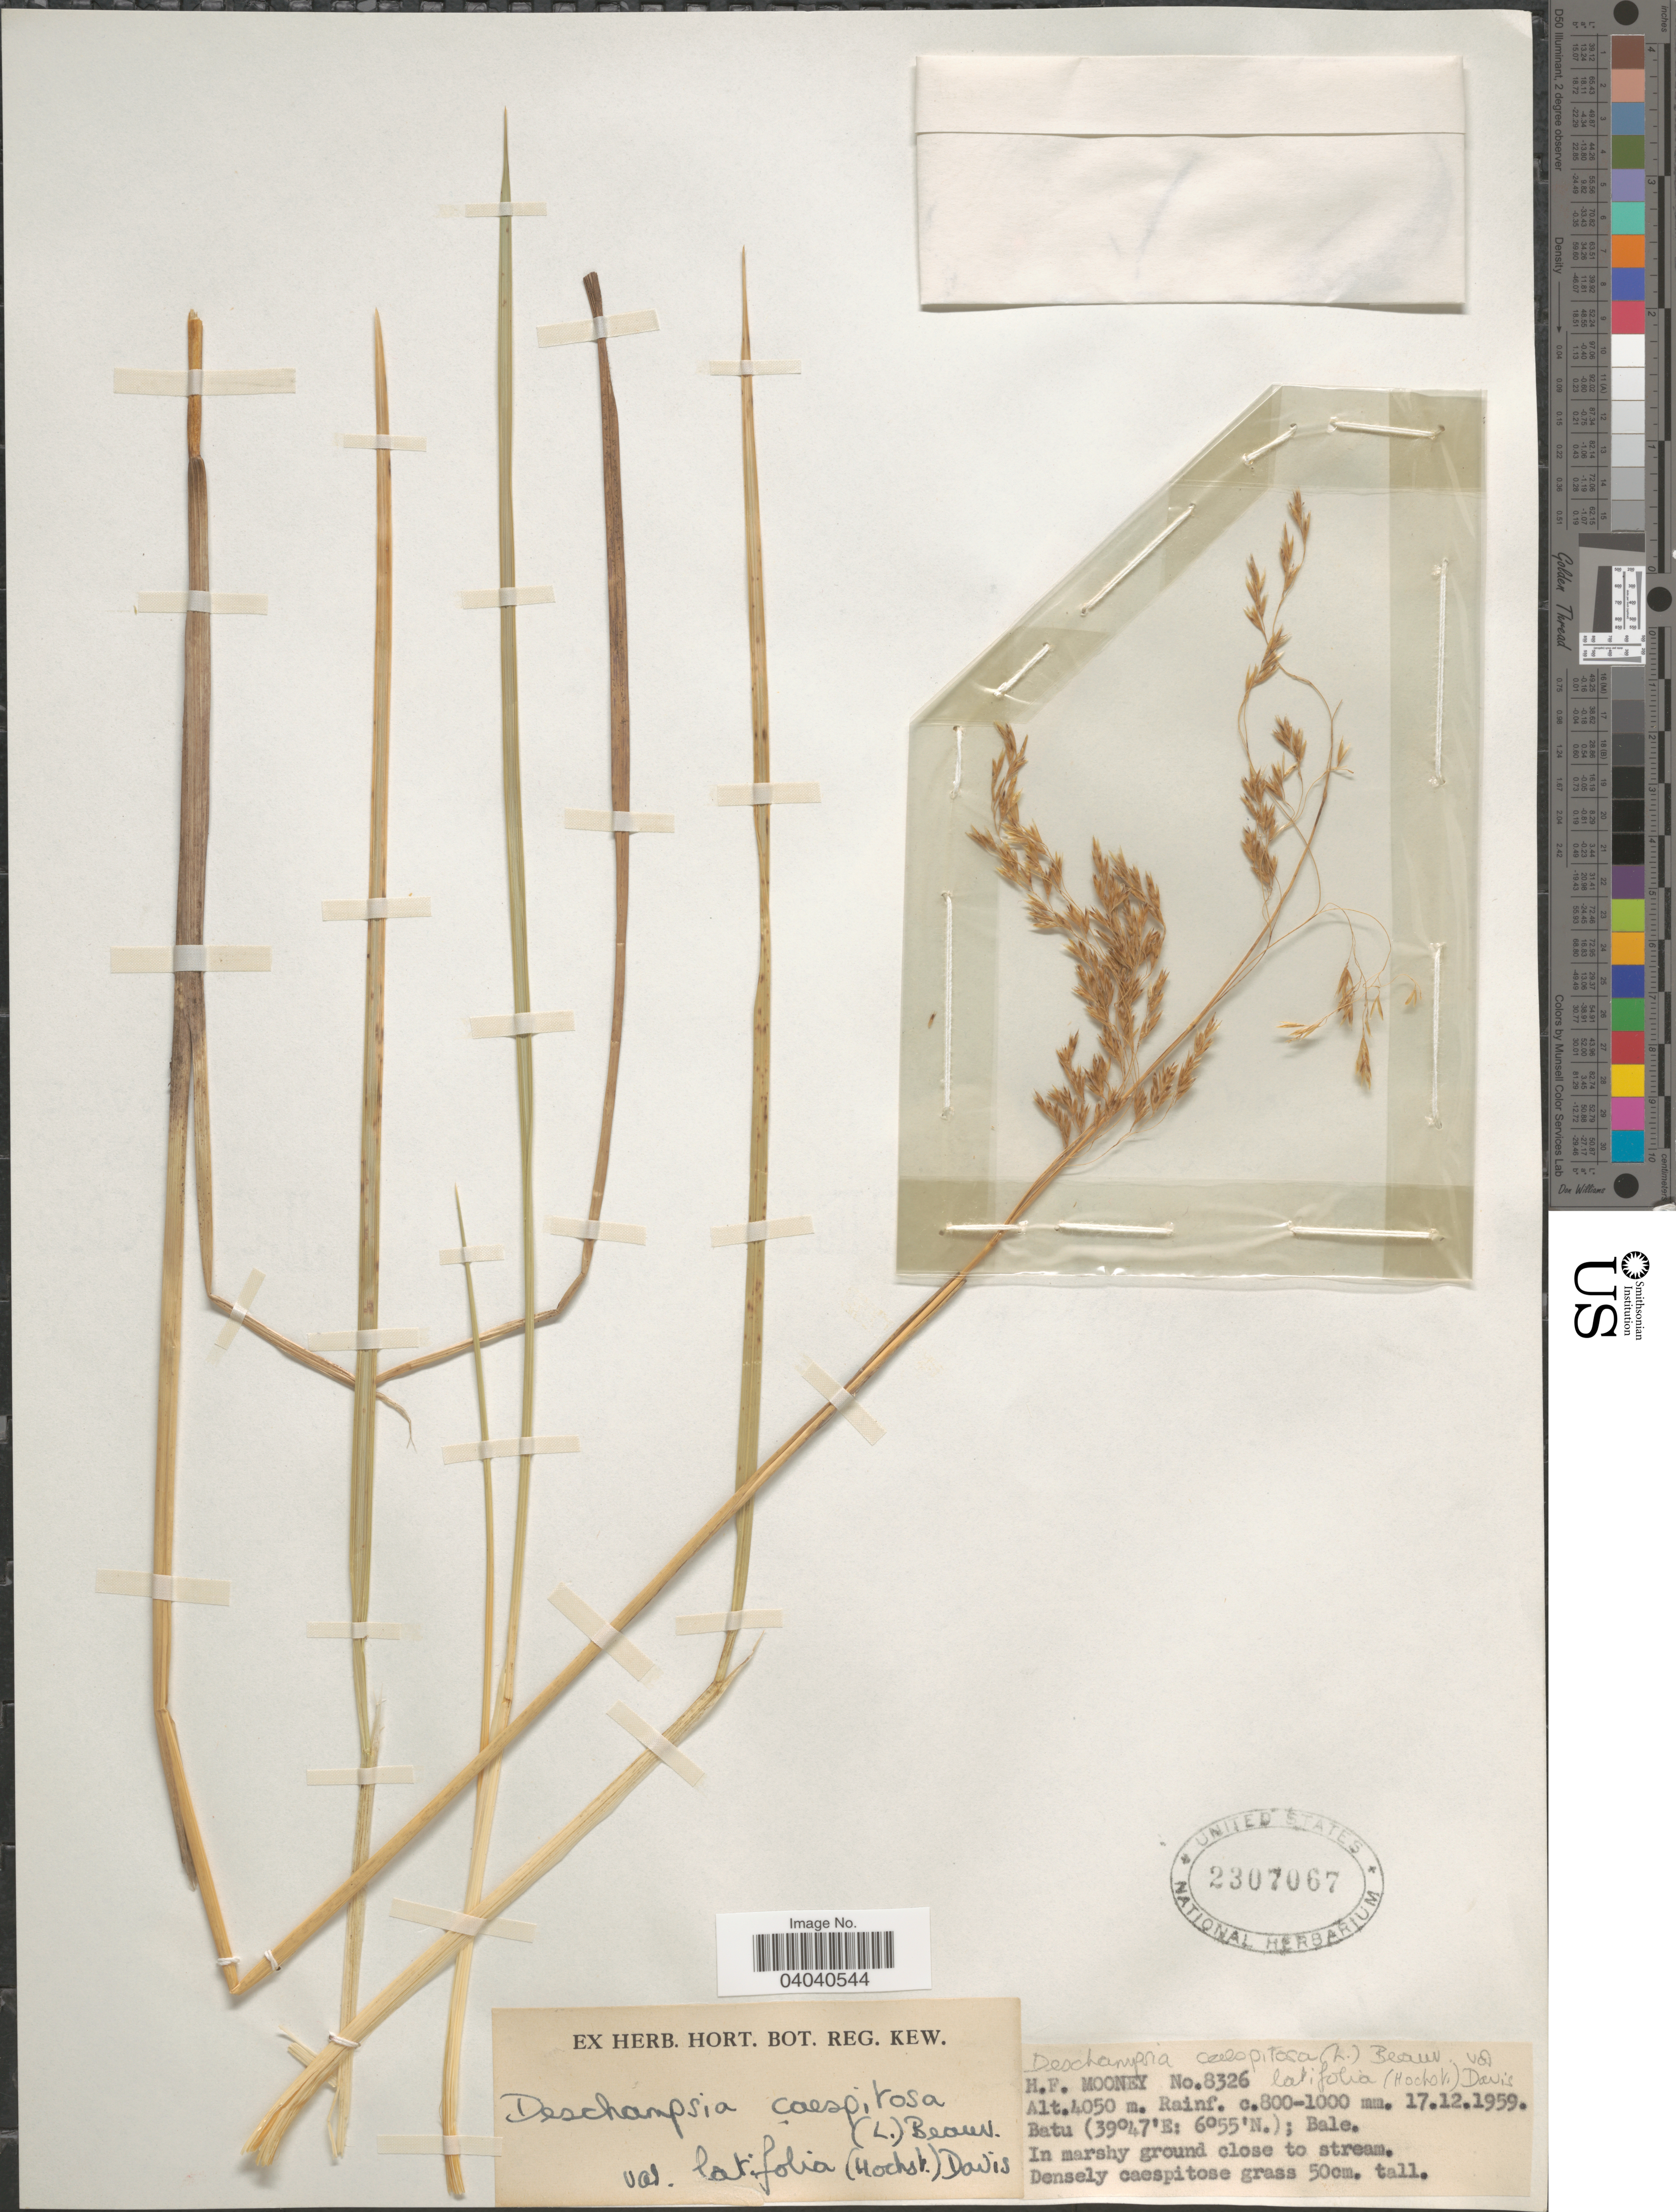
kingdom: Plantae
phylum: Tracheophyta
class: Liliopsida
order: Poales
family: Poaceae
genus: Deschampsia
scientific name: Deschampsia cespitosa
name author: (L.) P. Beauv.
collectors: H. Mooney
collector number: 8326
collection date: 1959-12-17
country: Ethiopia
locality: Batu; Bale.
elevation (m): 800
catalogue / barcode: US 2307067